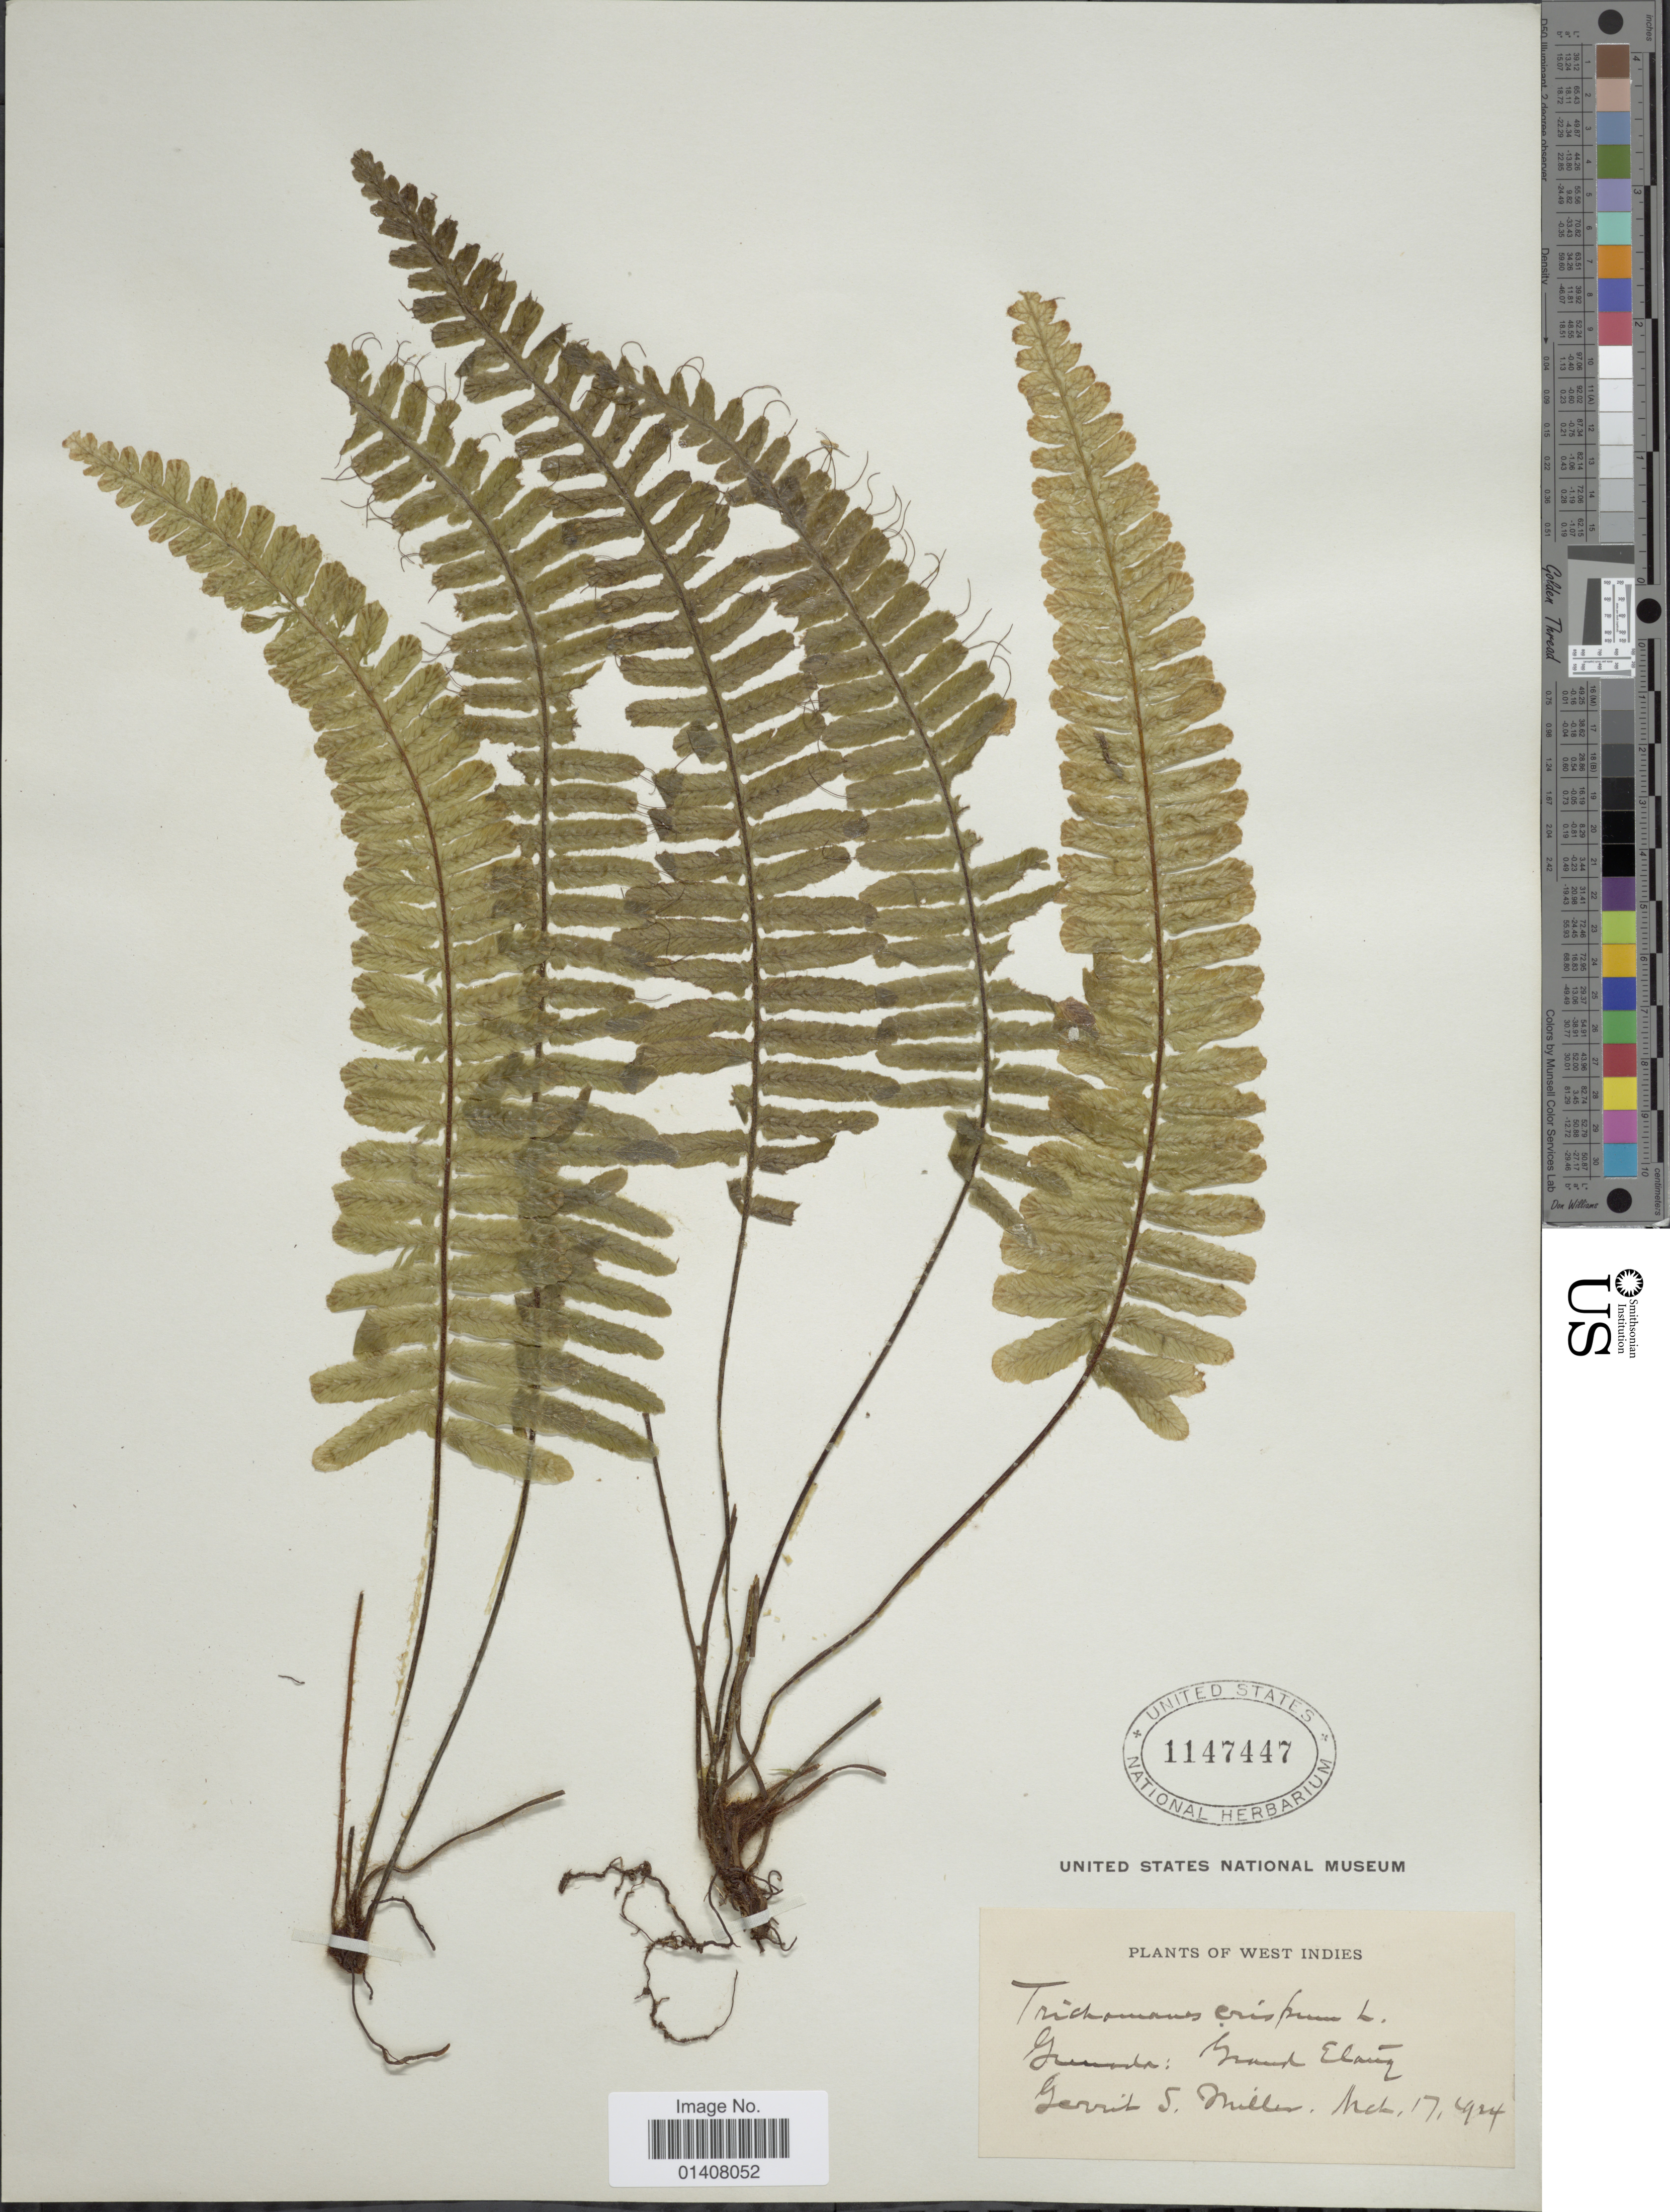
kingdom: Plantae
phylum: Tracheophyta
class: Polypodiopsida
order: Hymenophyllales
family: Hymenophyllaceae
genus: Trichomanes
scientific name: Trichomanes crispum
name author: L.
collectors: G. S. Miller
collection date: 1924-03-17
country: Grenada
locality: Grenada: Grand Etang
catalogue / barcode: US 1147447